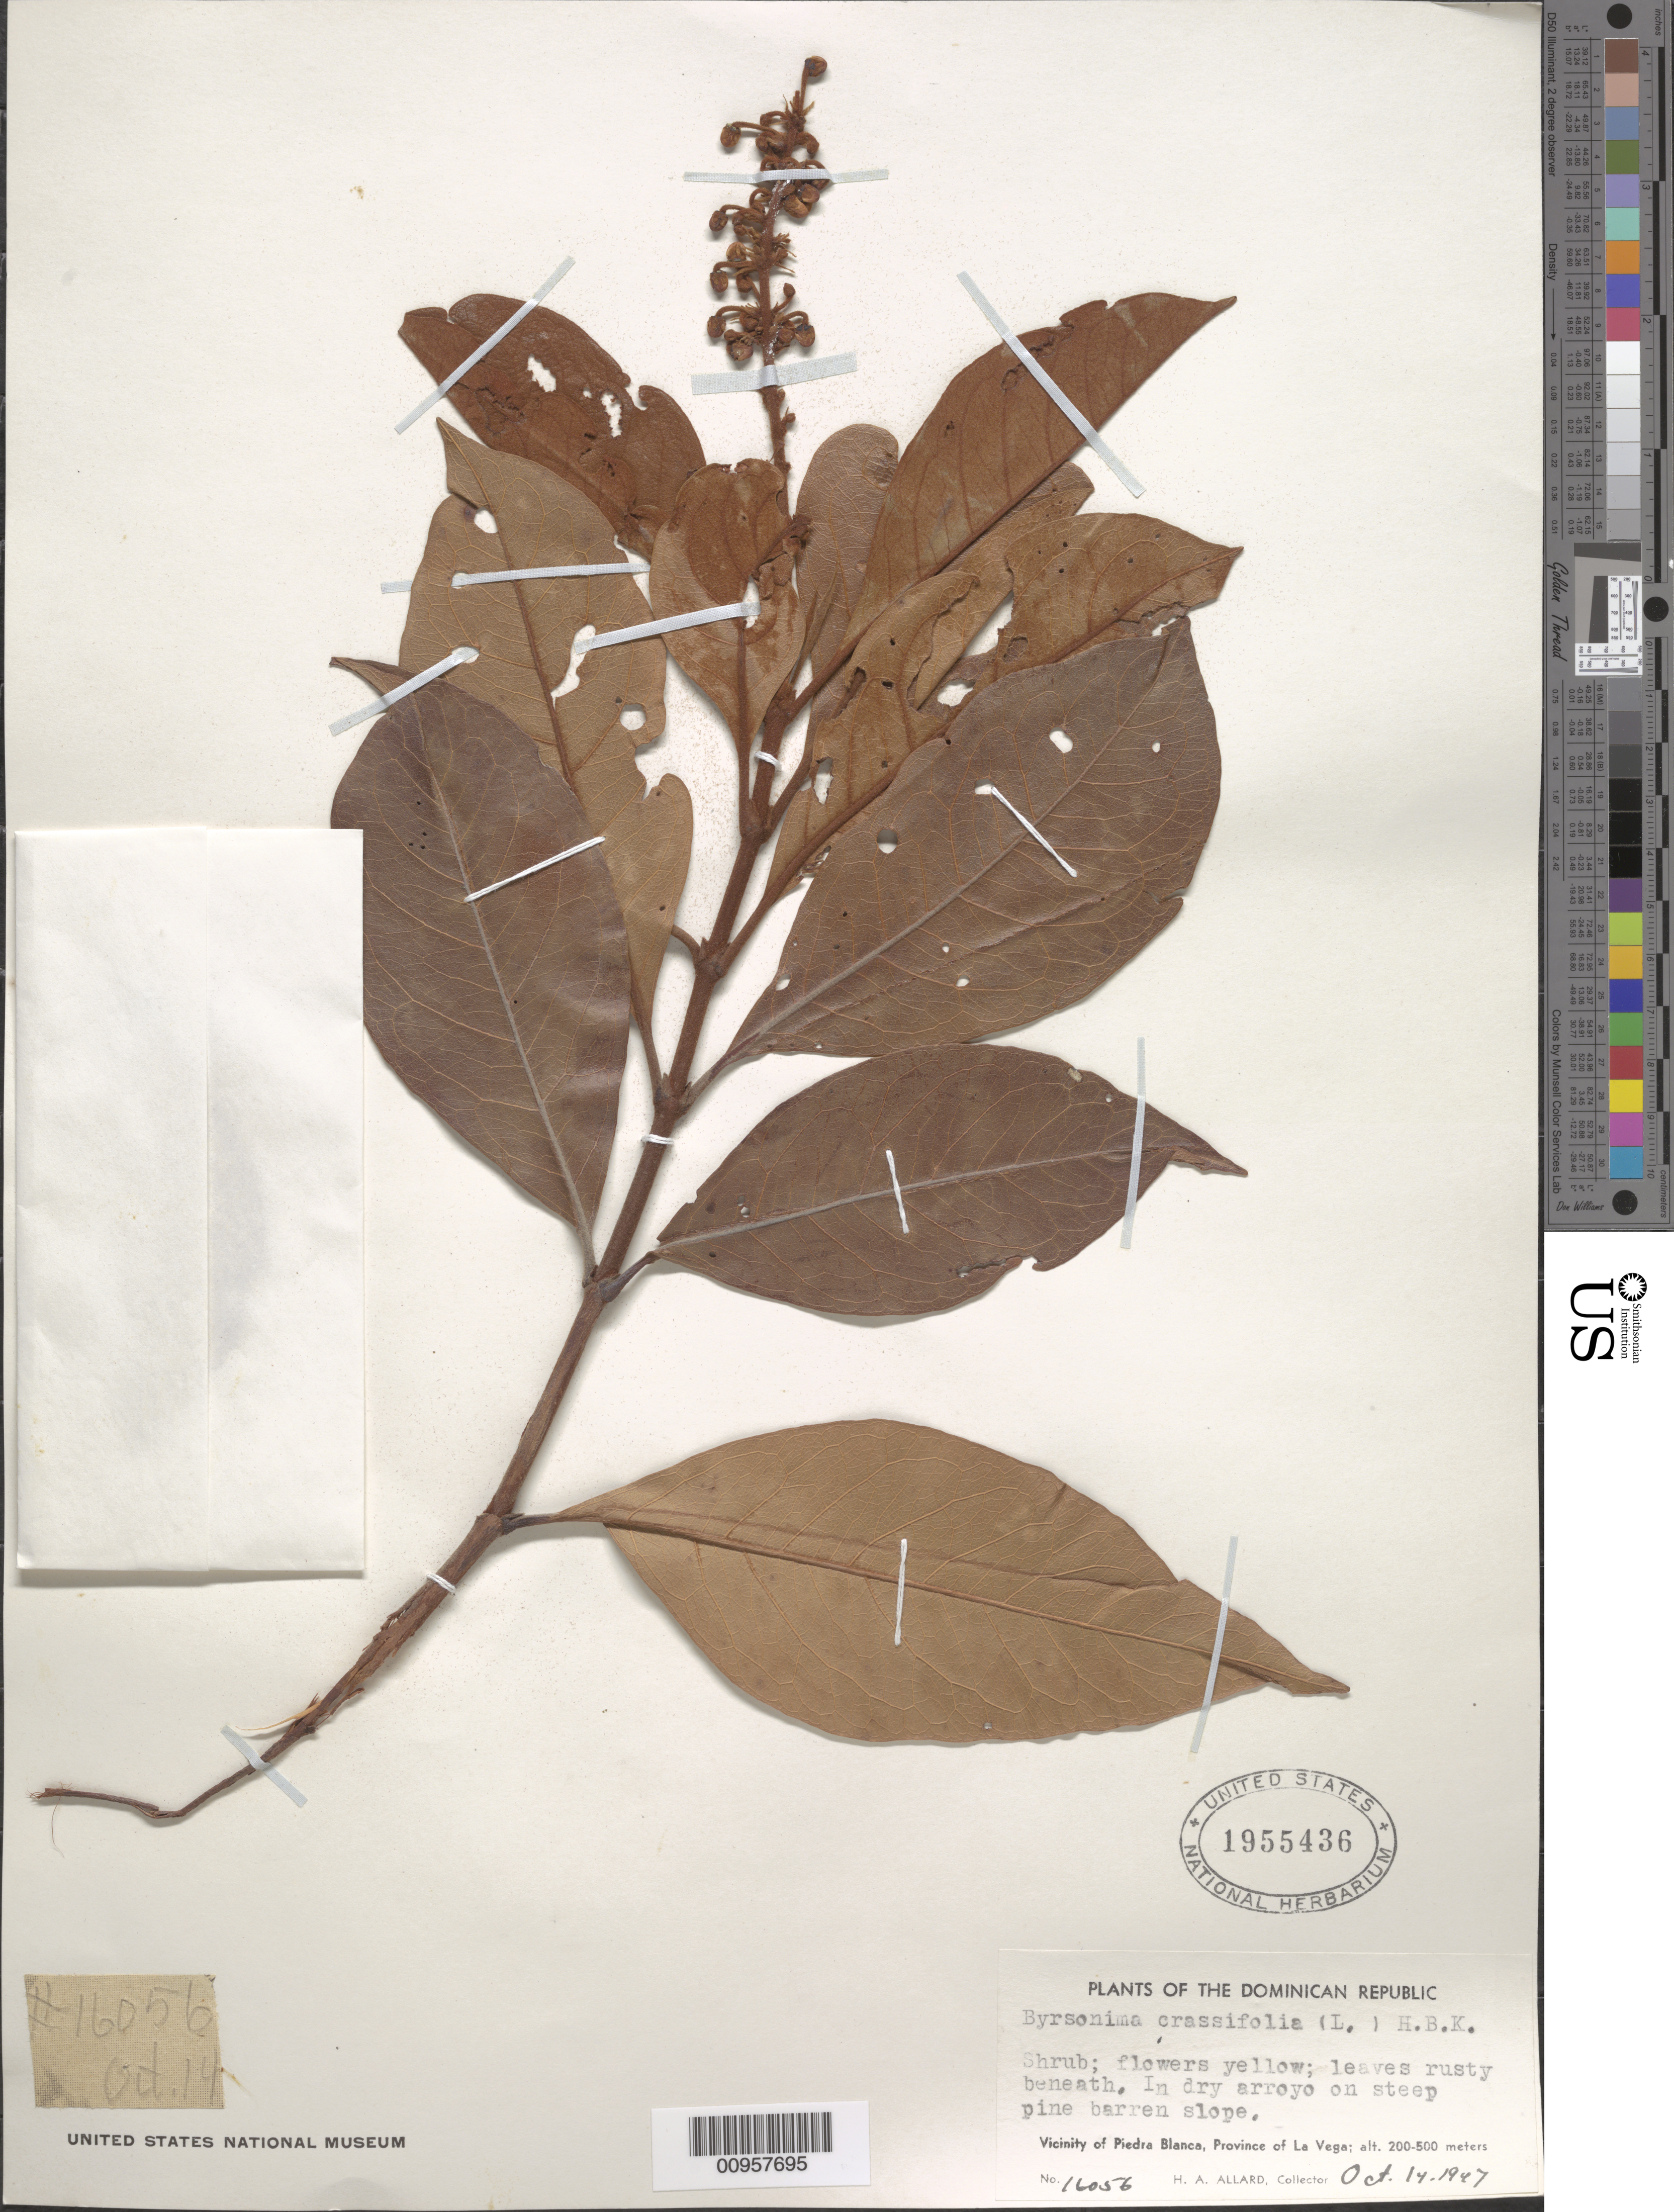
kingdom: Plantae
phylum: Tracheophyta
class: Magnoliopsida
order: Malpighiales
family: Malpighiaceae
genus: Byrsonima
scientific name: Byrsonima crassifolia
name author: (L.) Kunth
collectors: H. A. Allard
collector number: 16056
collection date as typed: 14 Oct 1947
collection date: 1947-10-14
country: Dominican Republic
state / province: La Vega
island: Hispaniola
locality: Vicinity of Piedra Blanca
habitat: In dry arroyo on steep pine barren slope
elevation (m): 200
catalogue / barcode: US 1955436